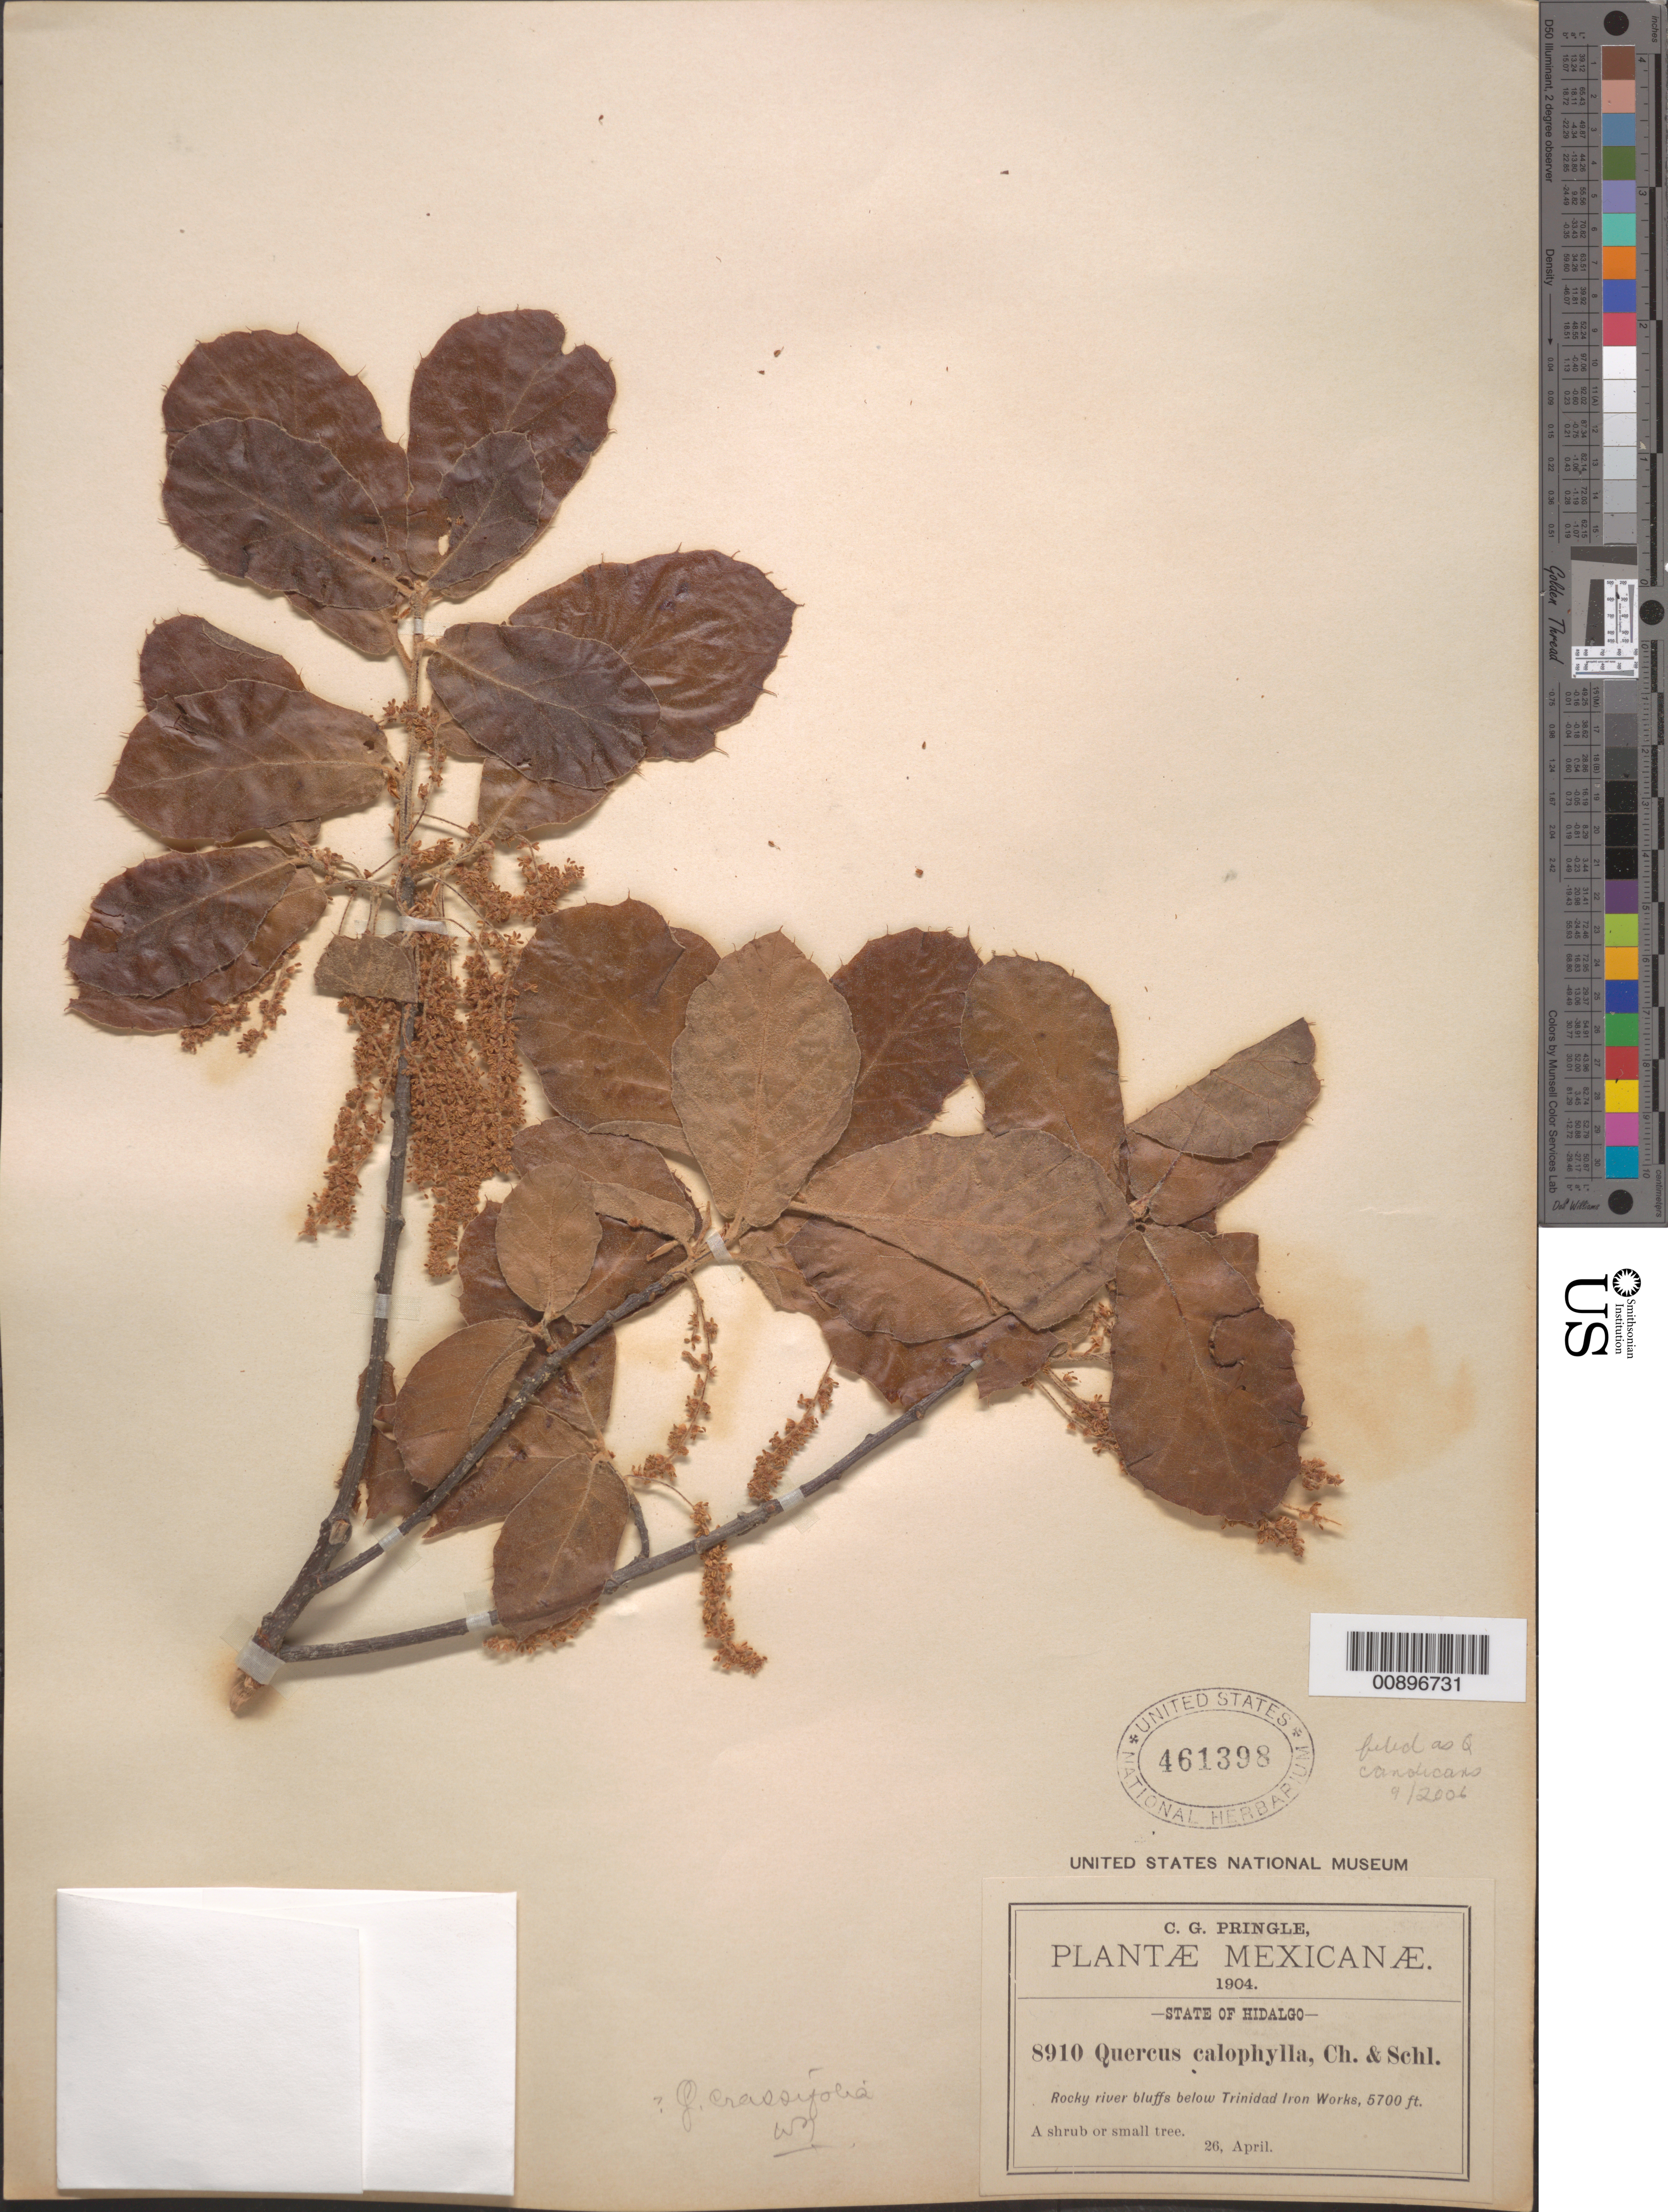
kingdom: Plantae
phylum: Tracheophyta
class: Magnoliopsida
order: Fagales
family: Fagaceae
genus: Quercus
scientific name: Quercus candicans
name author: Née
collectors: C. G. Pringle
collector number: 8910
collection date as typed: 26 Apr 1904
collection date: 1904-04-26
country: Mexico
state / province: Hidalgo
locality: Below Trinidad Iron Works.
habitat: Rocky river bluffs.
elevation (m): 1737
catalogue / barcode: US 461398